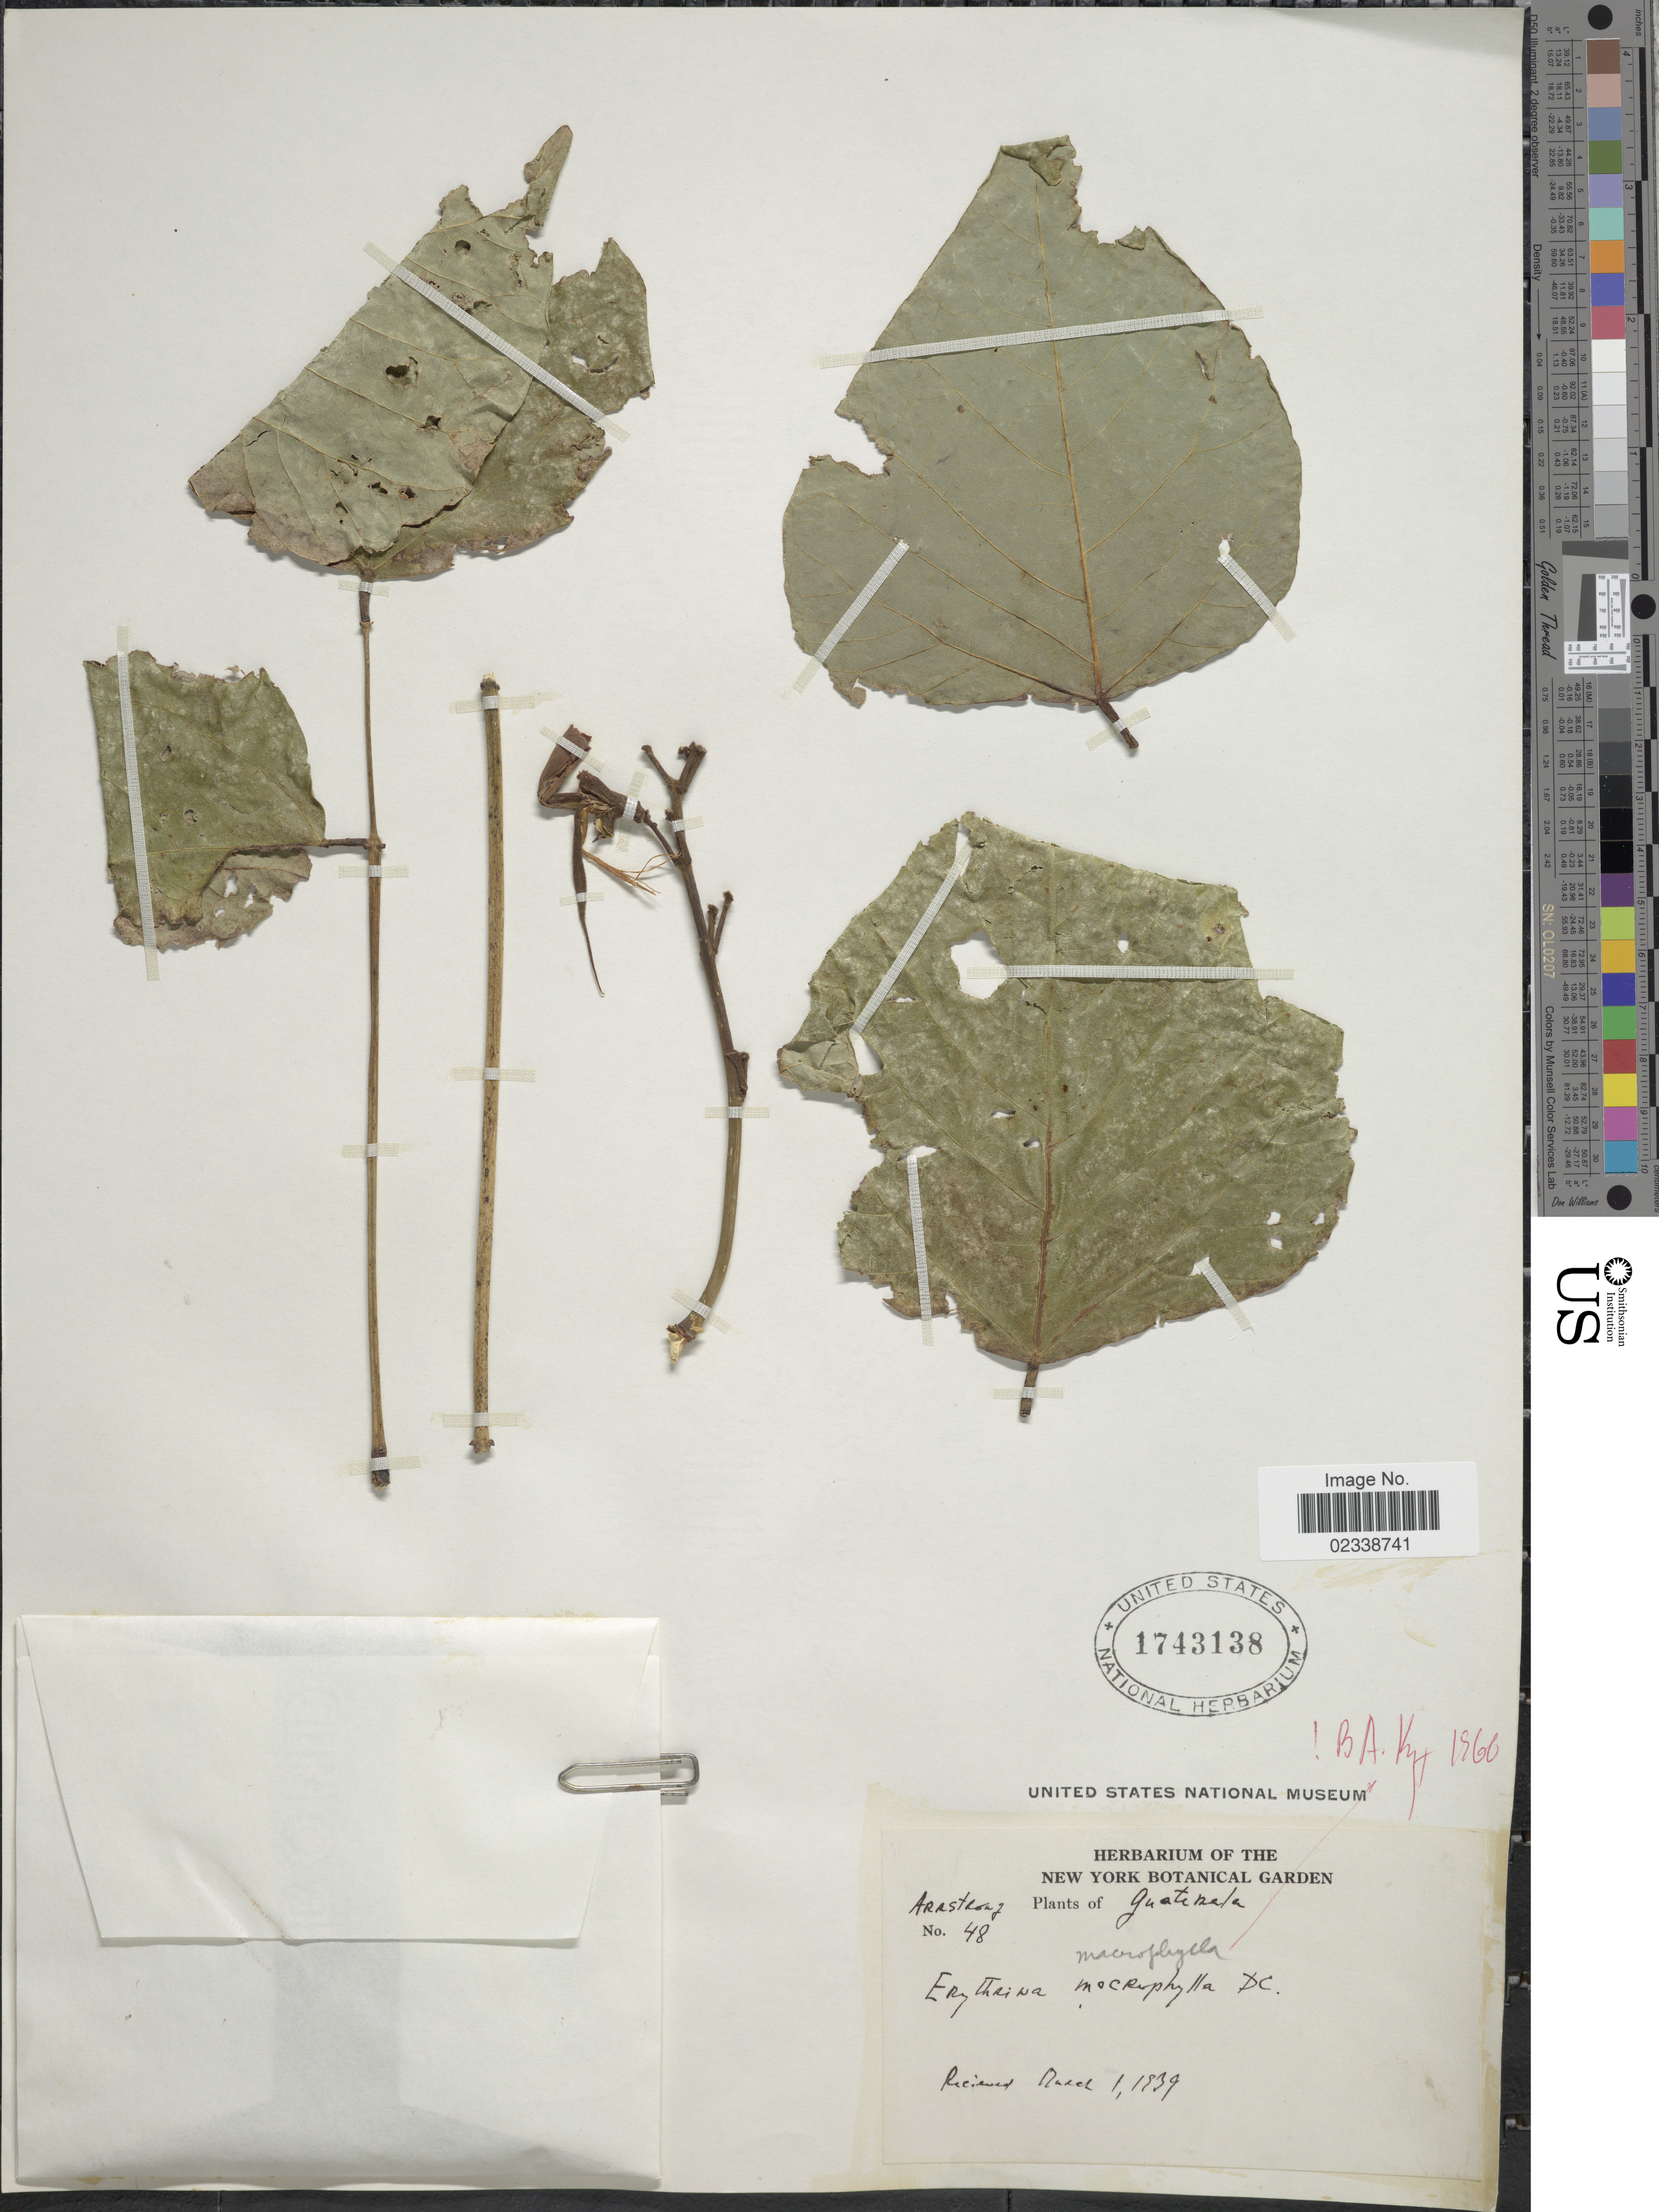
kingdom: Plantae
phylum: Tracheophyta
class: Magnoliopsida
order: Fabales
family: Fabaceae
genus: Erythrina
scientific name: Erythrina macrophylla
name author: DC.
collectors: Armstrong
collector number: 48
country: Guatemala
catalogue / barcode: US 1743138